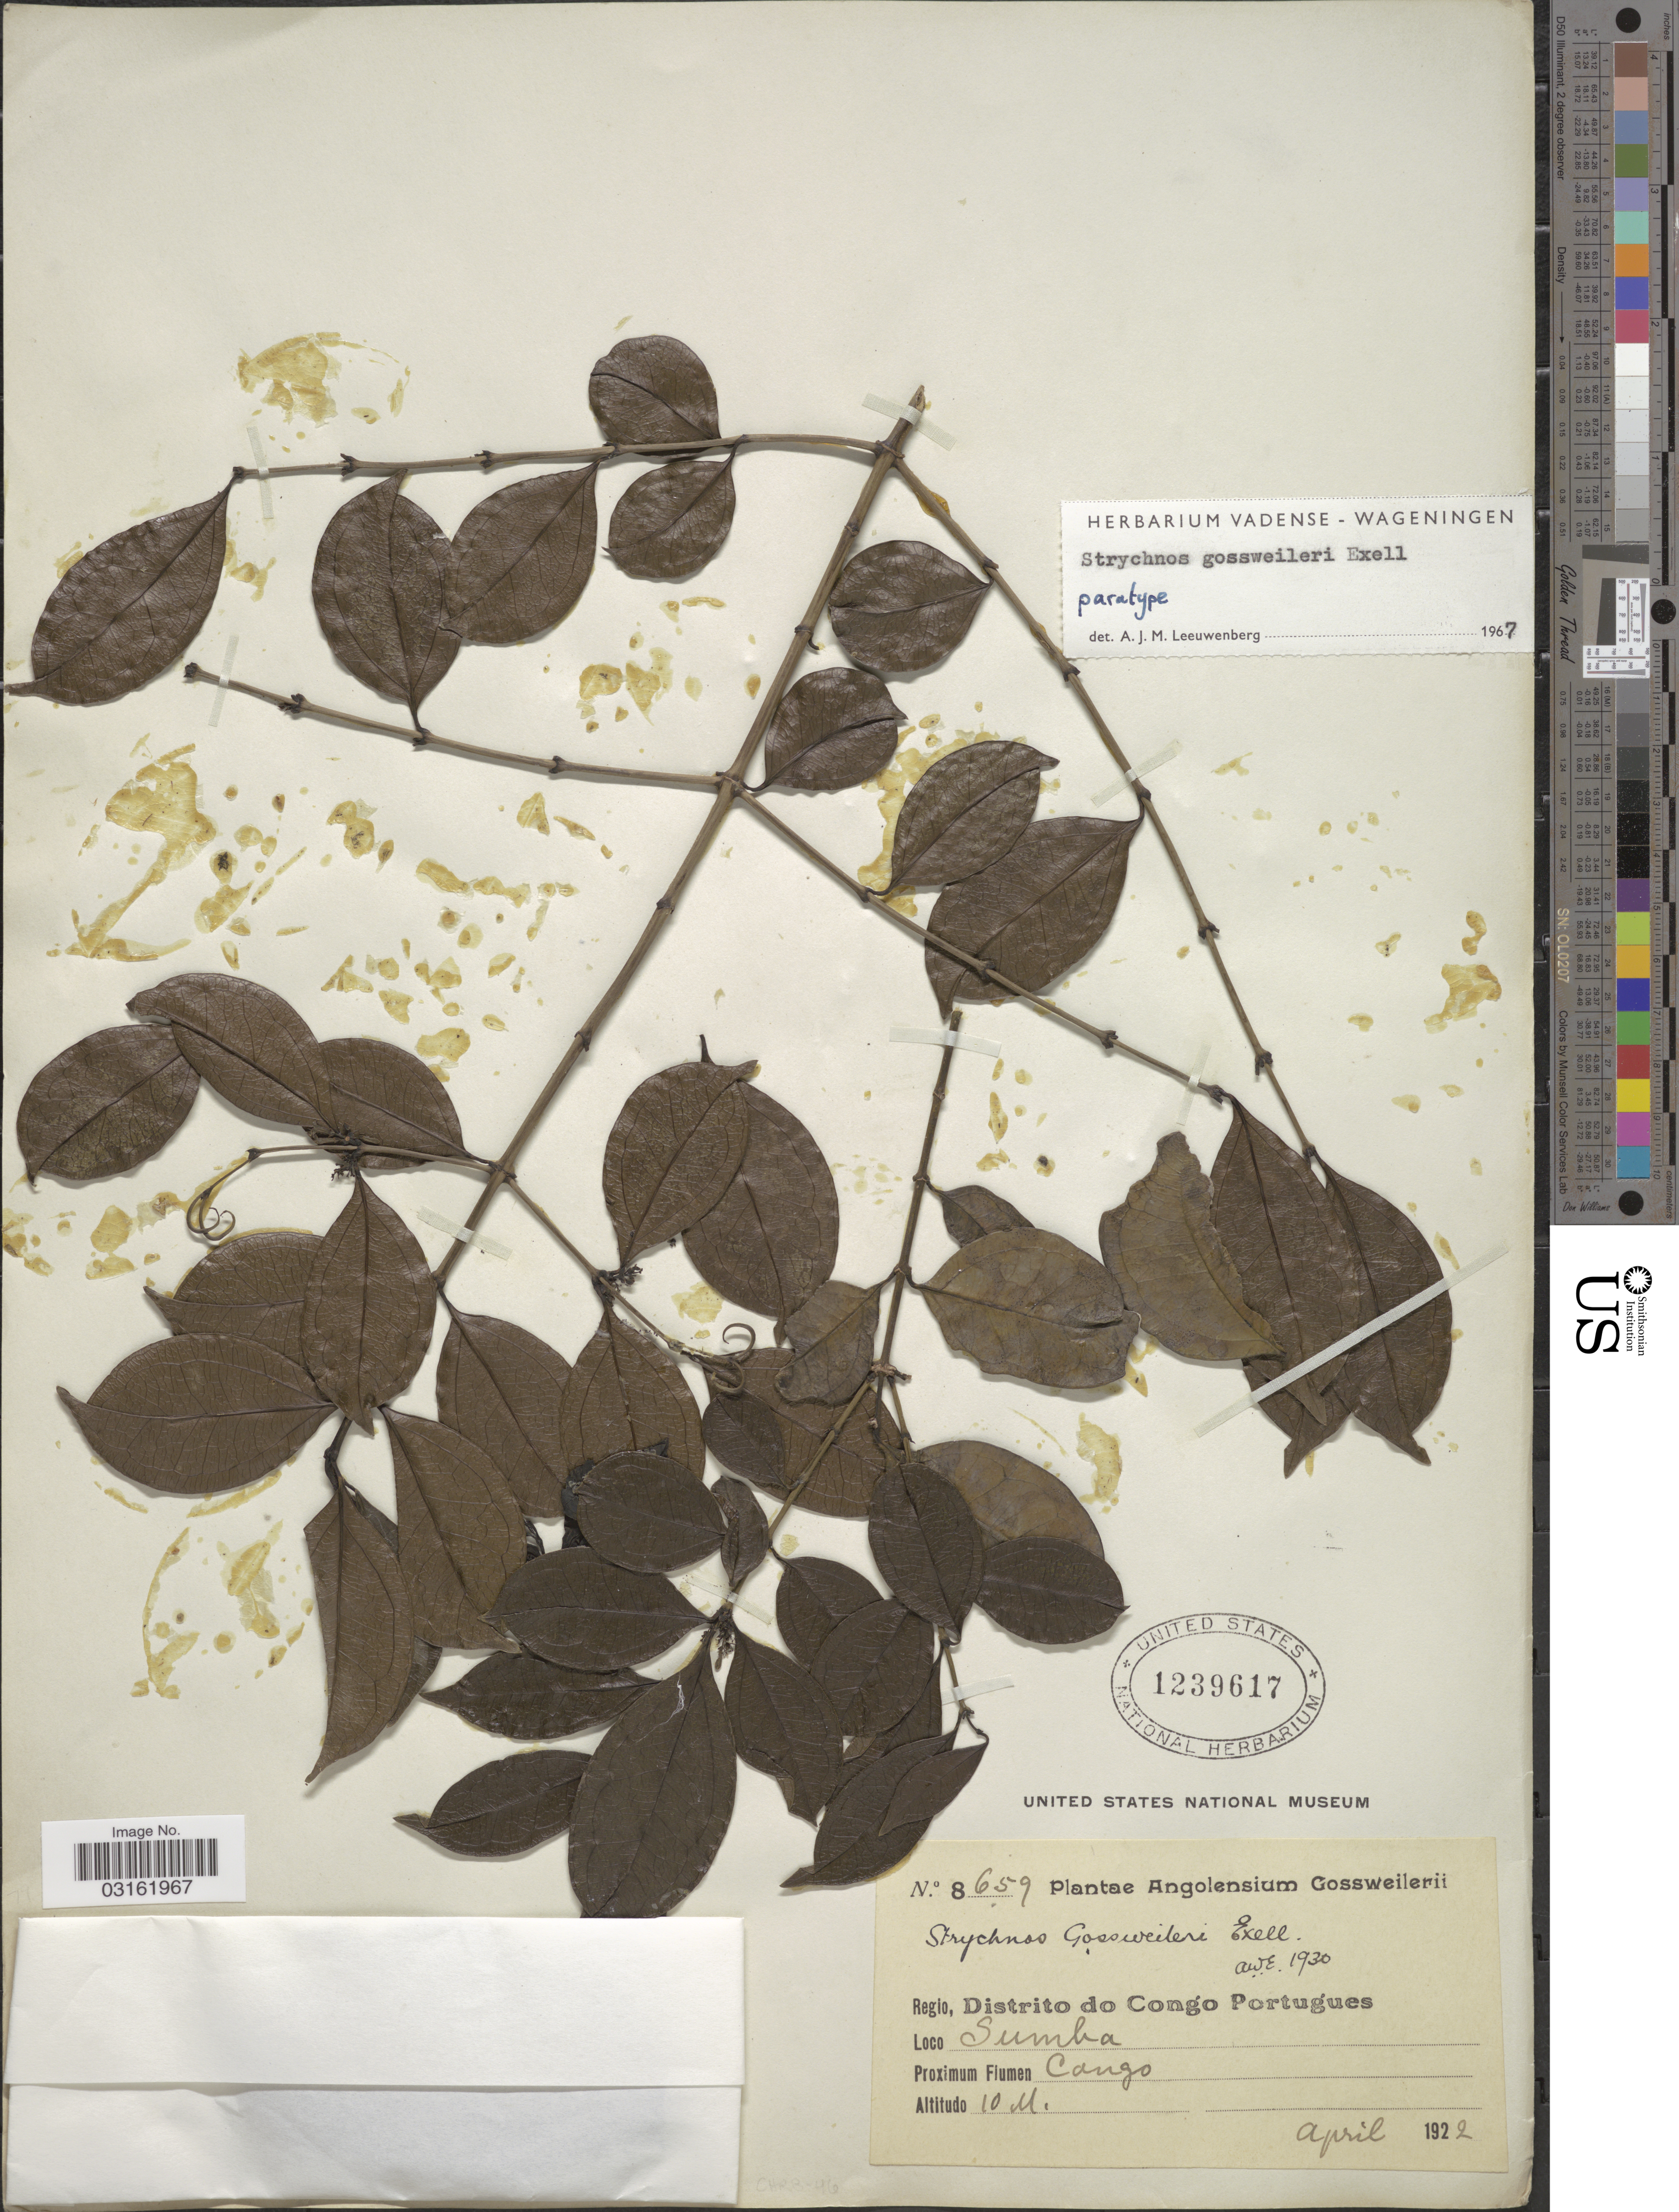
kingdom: Plantae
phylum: Tracheophyta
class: Magnoliopsida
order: Gentianales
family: Loganiaceae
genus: Strychnos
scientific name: Strychnos gossweileri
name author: Exell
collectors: -. Gossweiler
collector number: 8659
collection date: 1922-04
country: Angola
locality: Regio, Distrito do Congo Portugues. Sumba. Cango.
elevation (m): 10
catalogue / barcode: US 1239617